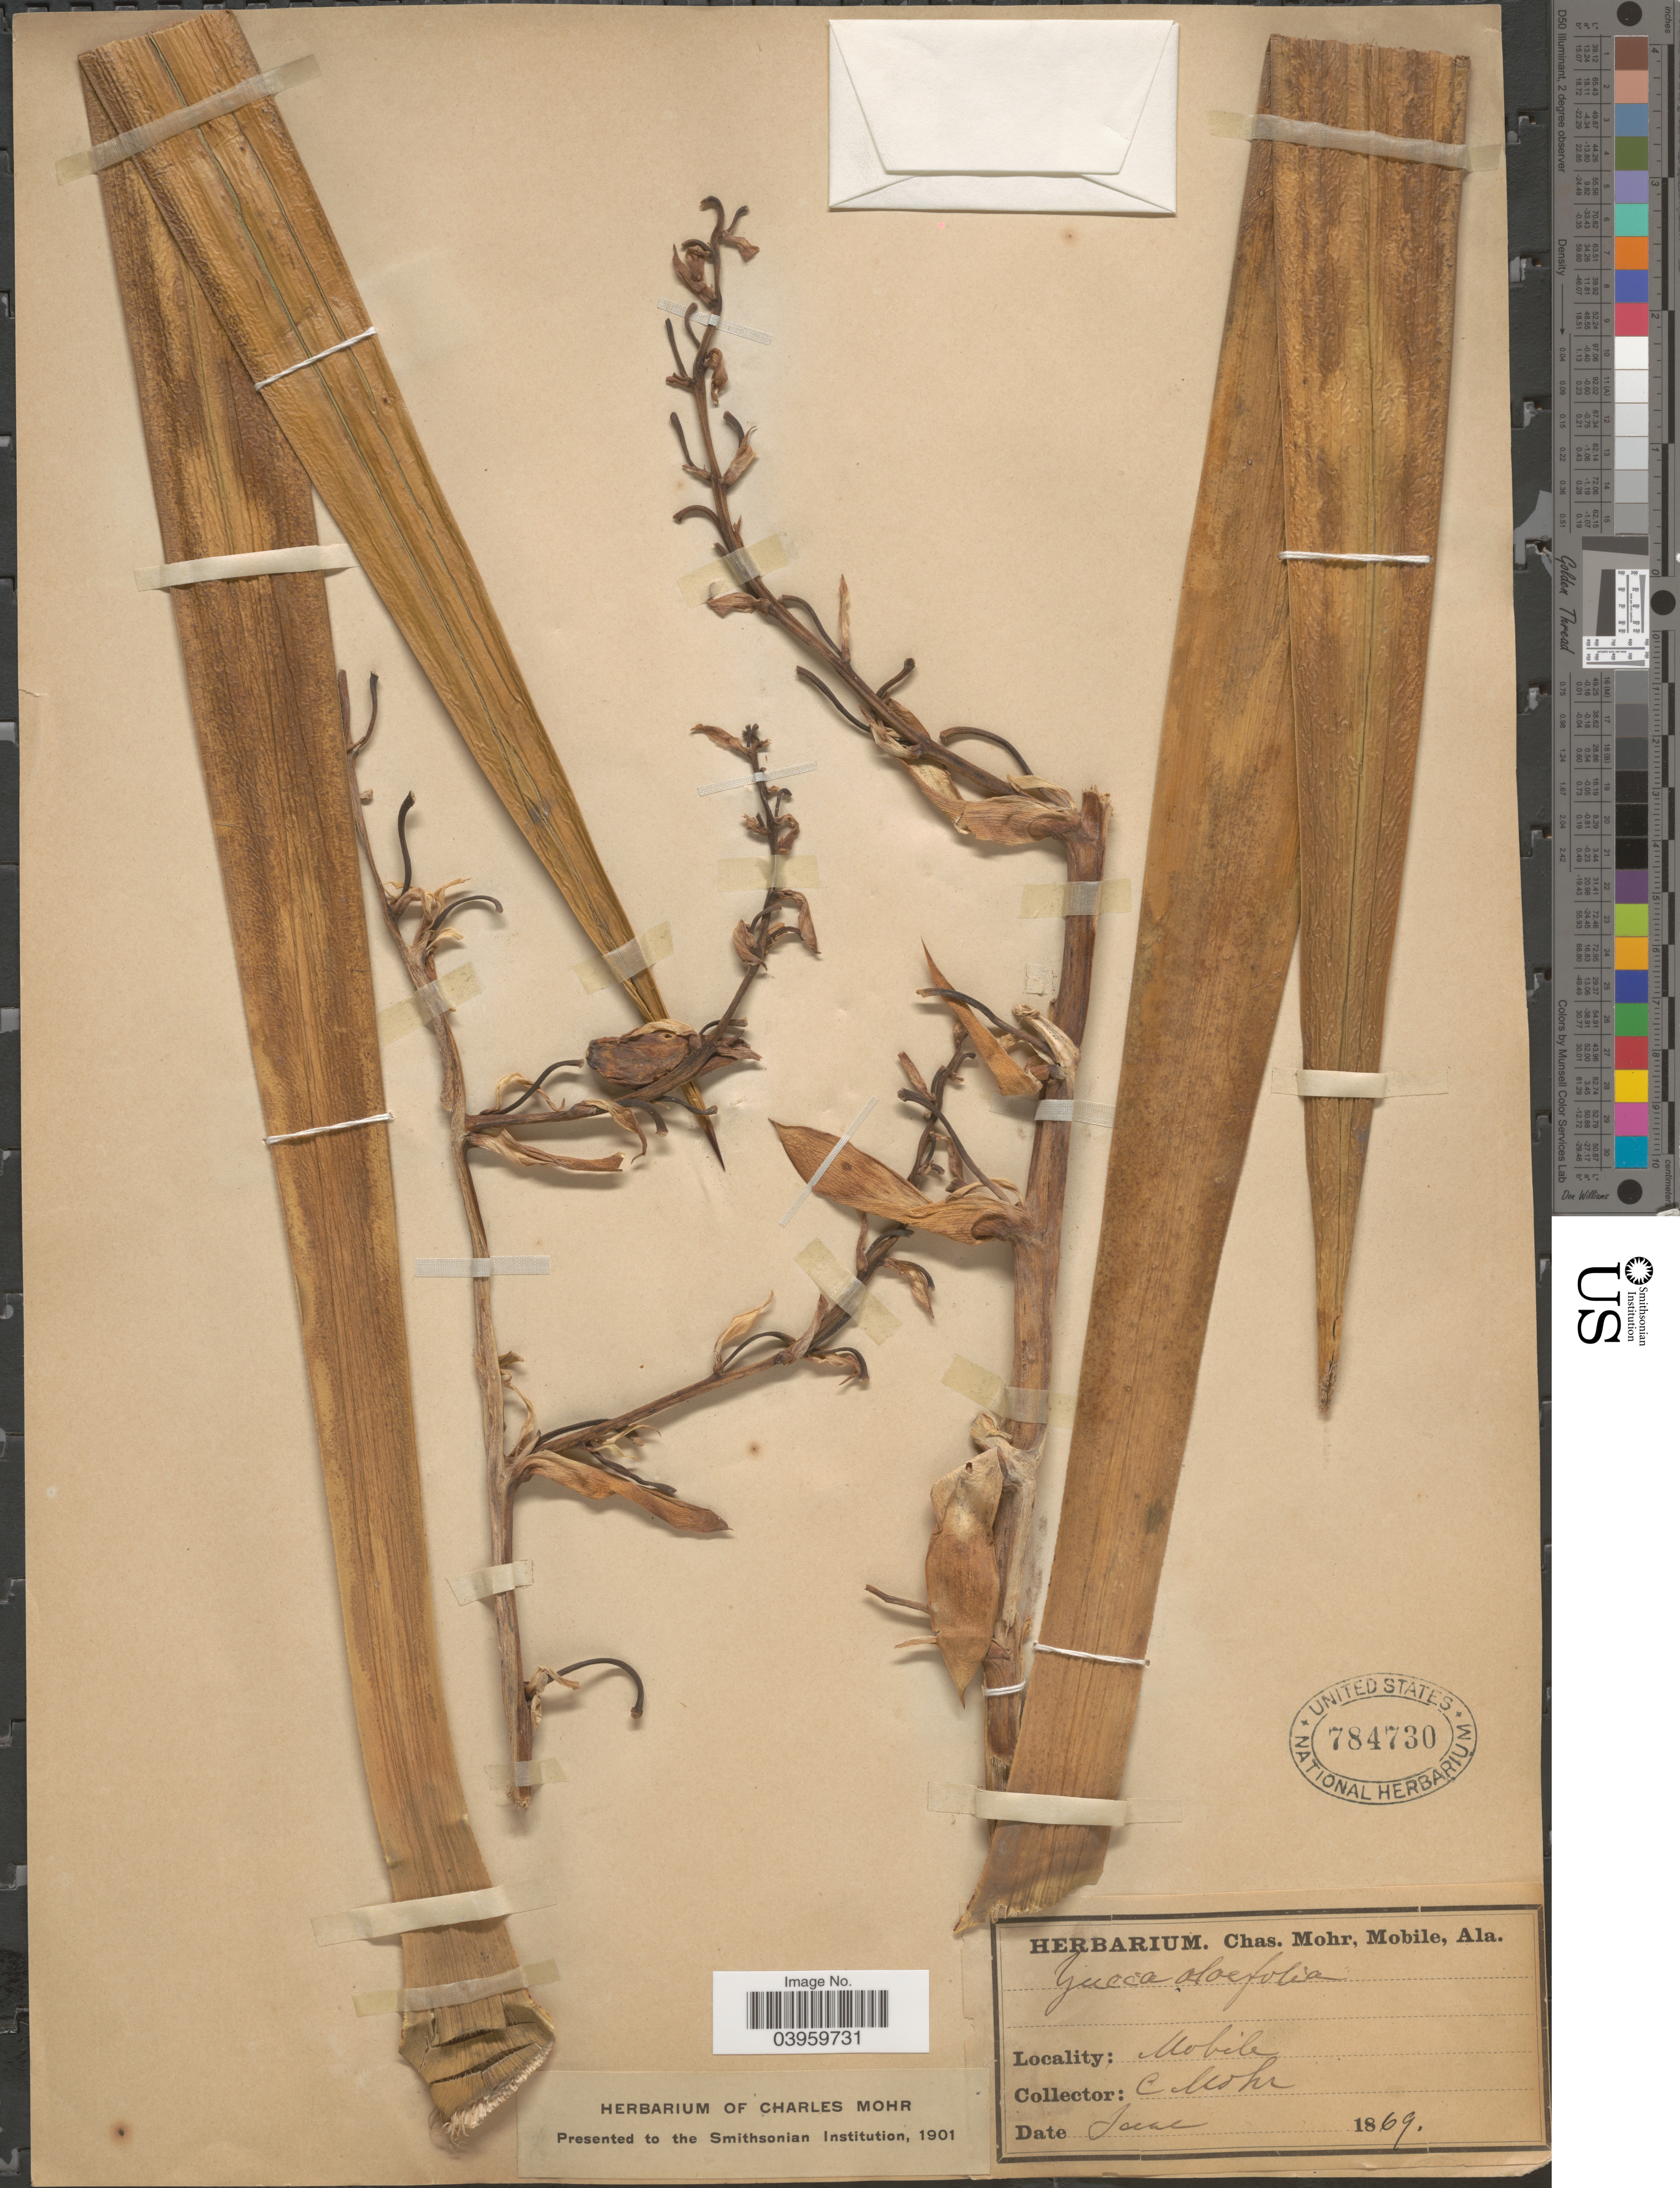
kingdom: Plantae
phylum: Tracheophyta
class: Liliopsida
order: Asparagales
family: Asparagaceae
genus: Yucca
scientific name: Yucca aloifolia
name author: L.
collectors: Mohr, C. T. (herbarium)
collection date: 1869-06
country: United States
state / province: Alabama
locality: Mobile.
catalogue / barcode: US 784730